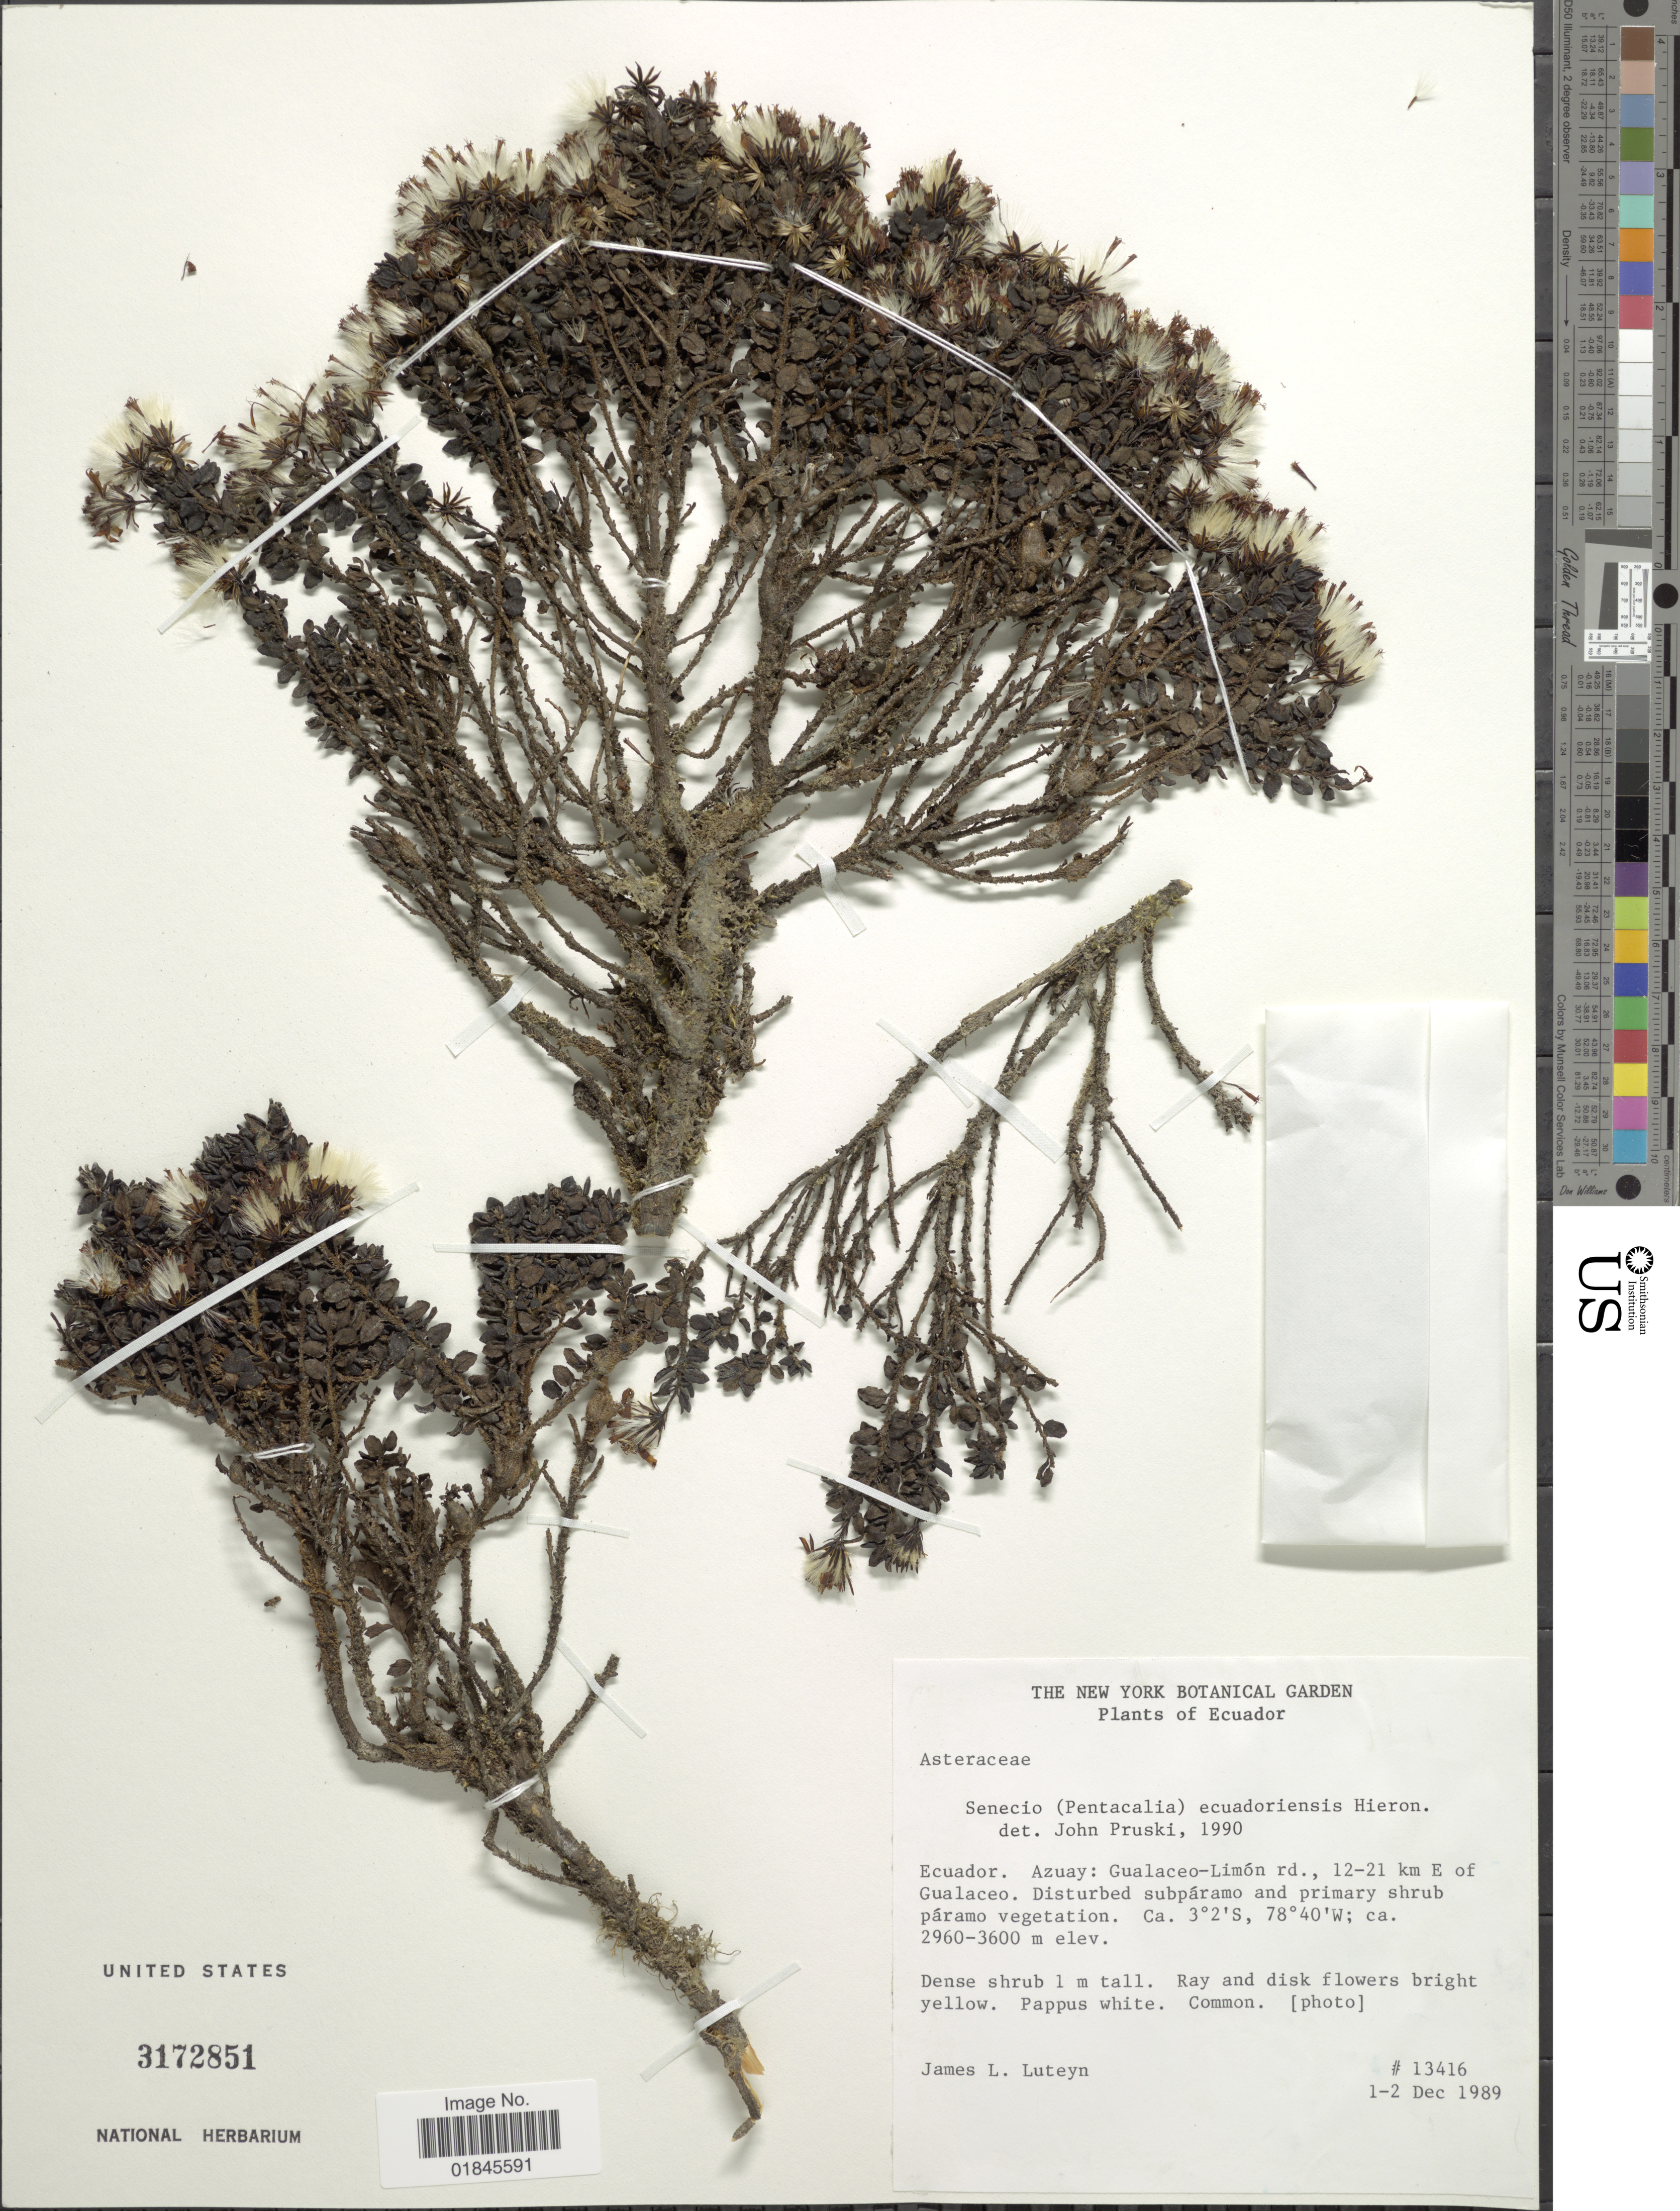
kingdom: Plantae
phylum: Tracheophyta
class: Magnoliopsida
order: Asterales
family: Asteraceae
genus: Pentacalia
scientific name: Pentacalia myrsinites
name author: (Turcz.) Cuatrec.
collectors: J. L. Luteyn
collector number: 13416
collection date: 1989-12-01/1989-12-02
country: Ecuador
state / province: Azuay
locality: Ecuador. Azuay: Gualaceo - Limón rd., 12-21 km E of Gualaceo.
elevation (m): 2960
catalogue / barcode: US 3172851